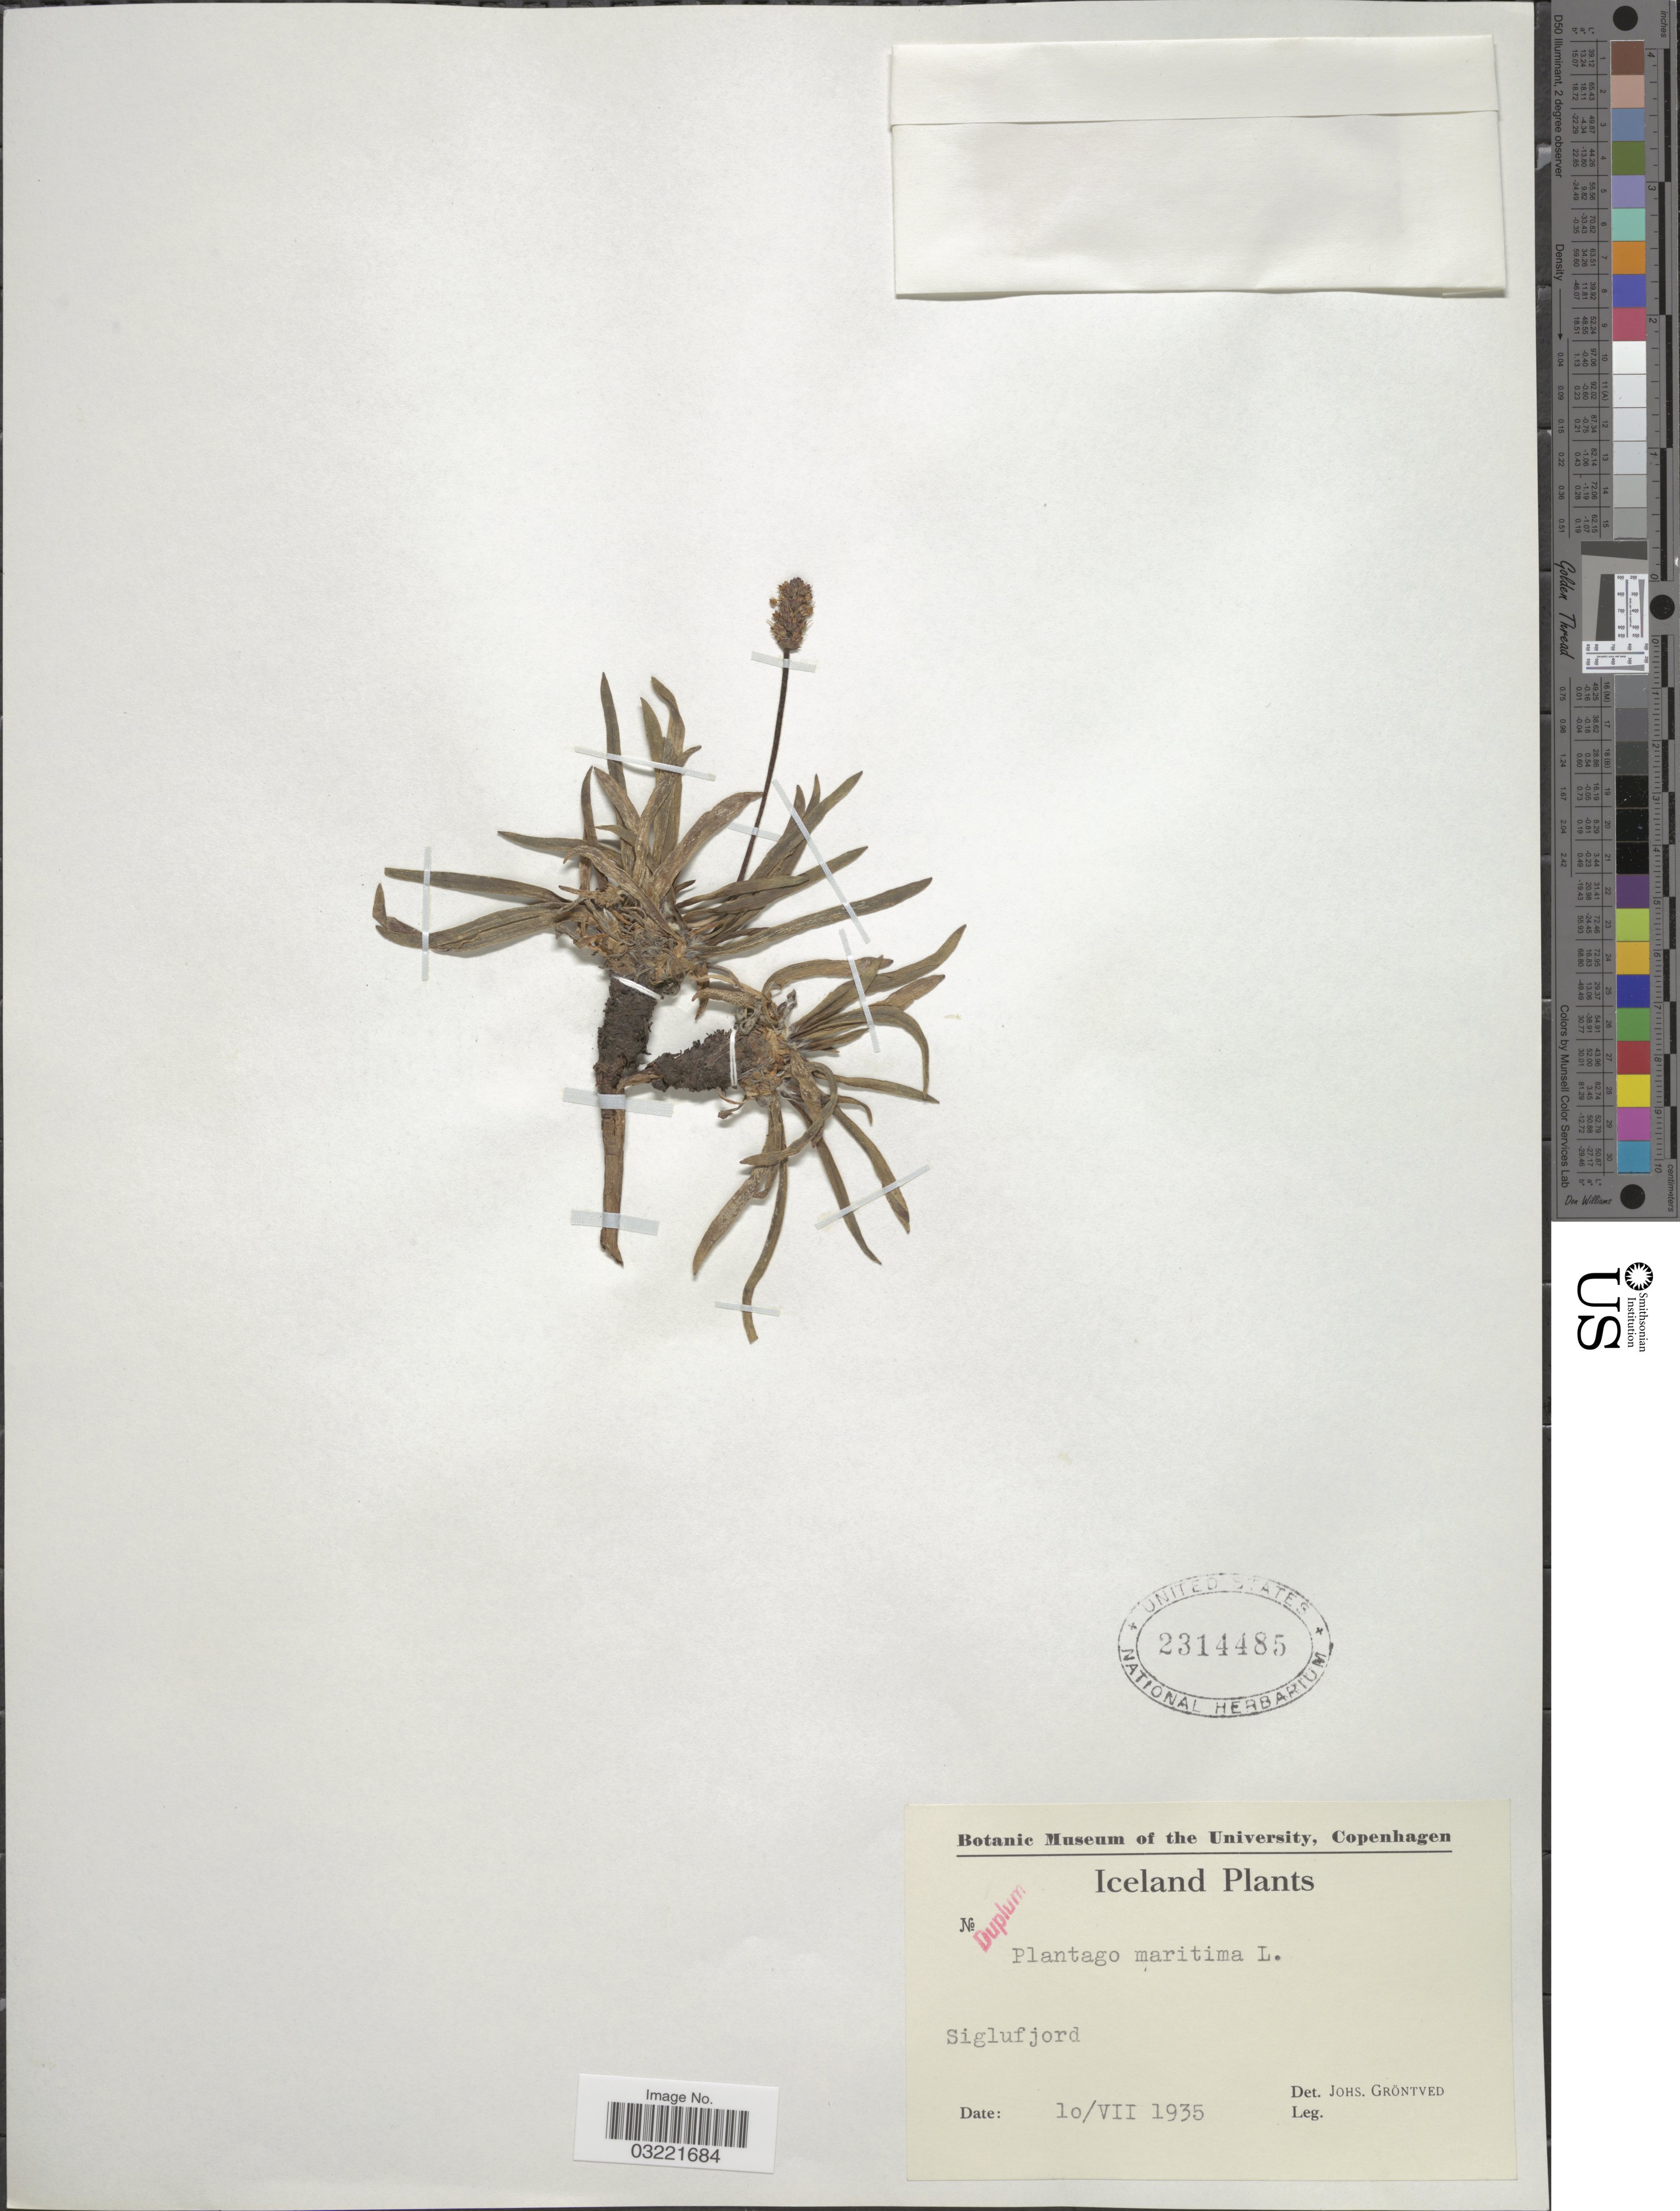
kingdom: Plantae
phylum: Tracheophyta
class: Magnoliopsida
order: Lamiales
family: Plantaginaceae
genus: Plantago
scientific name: Plantago maritima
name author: L.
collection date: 1935-07-10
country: Iceland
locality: Siglufjord.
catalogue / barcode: US 2314485